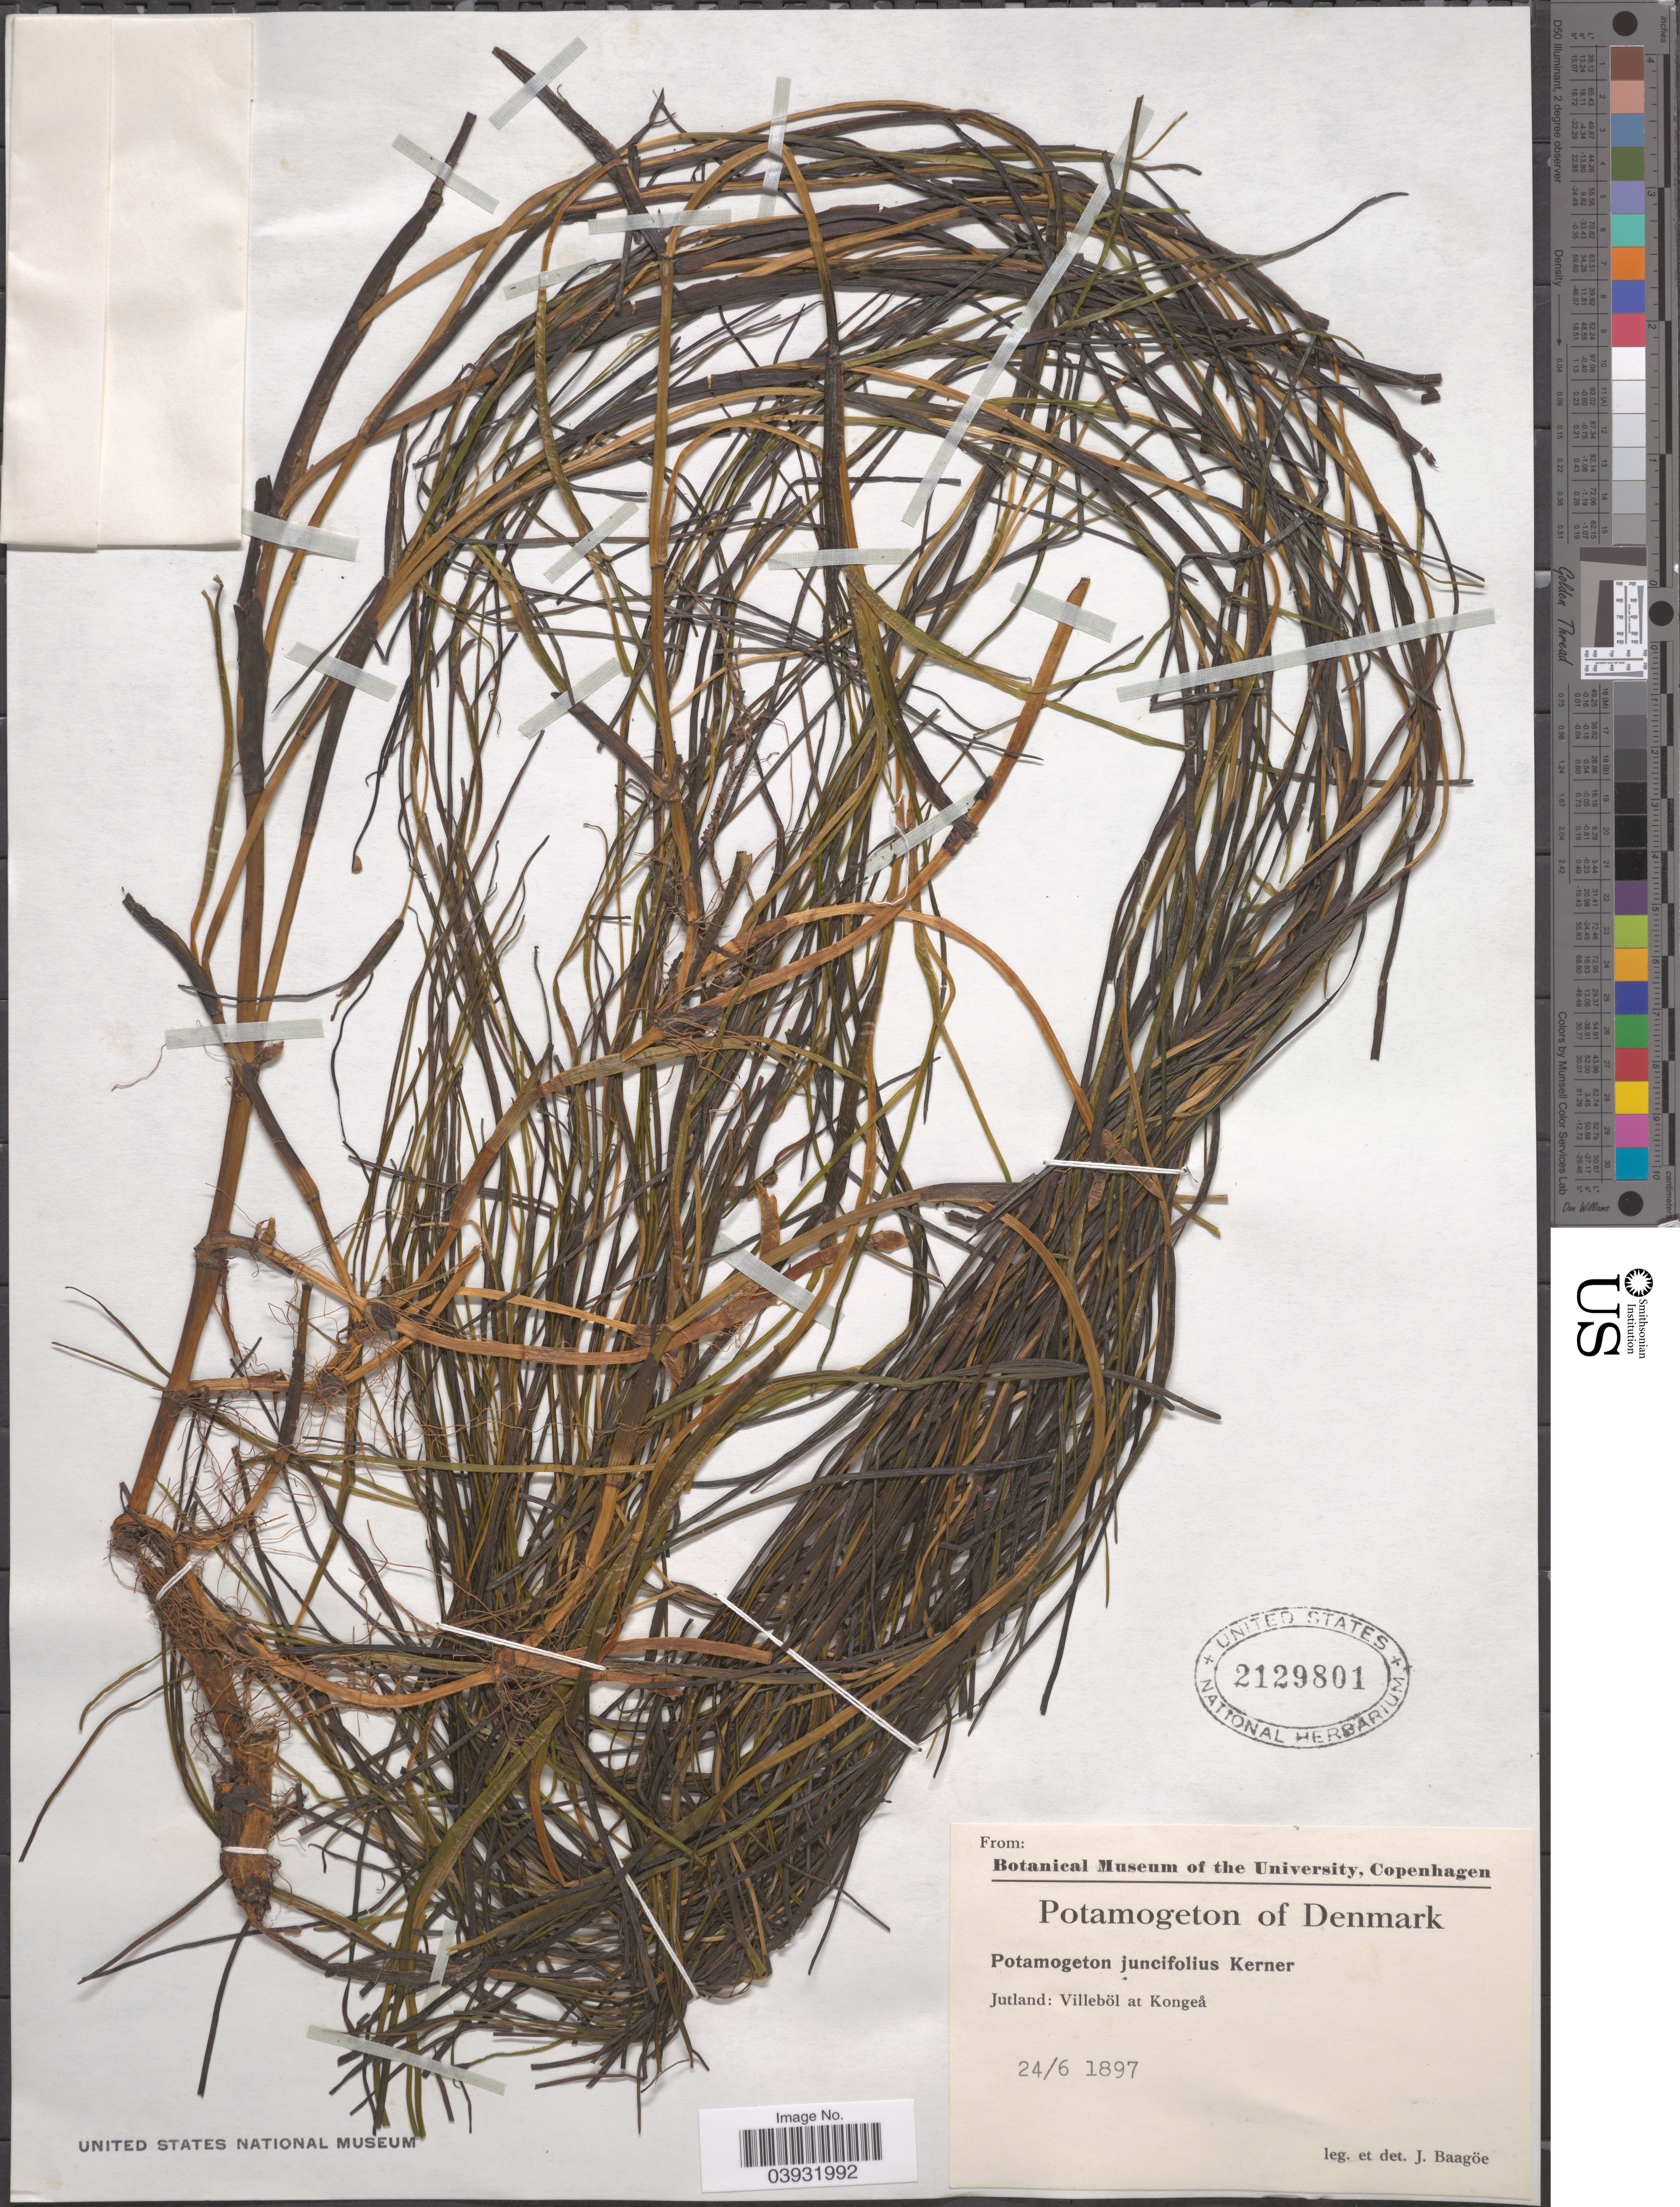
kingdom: Plantae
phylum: Tracheophyta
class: Liliopsida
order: Alismatales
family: Potamogetonaceae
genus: Potamogeton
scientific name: Potamogeton juncifolius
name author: A. Kern.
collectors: J. Baagoe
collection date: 1897-06-24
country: Denmark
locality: Jutland: Villeböl at Kongeå.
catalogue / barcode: US 2129801